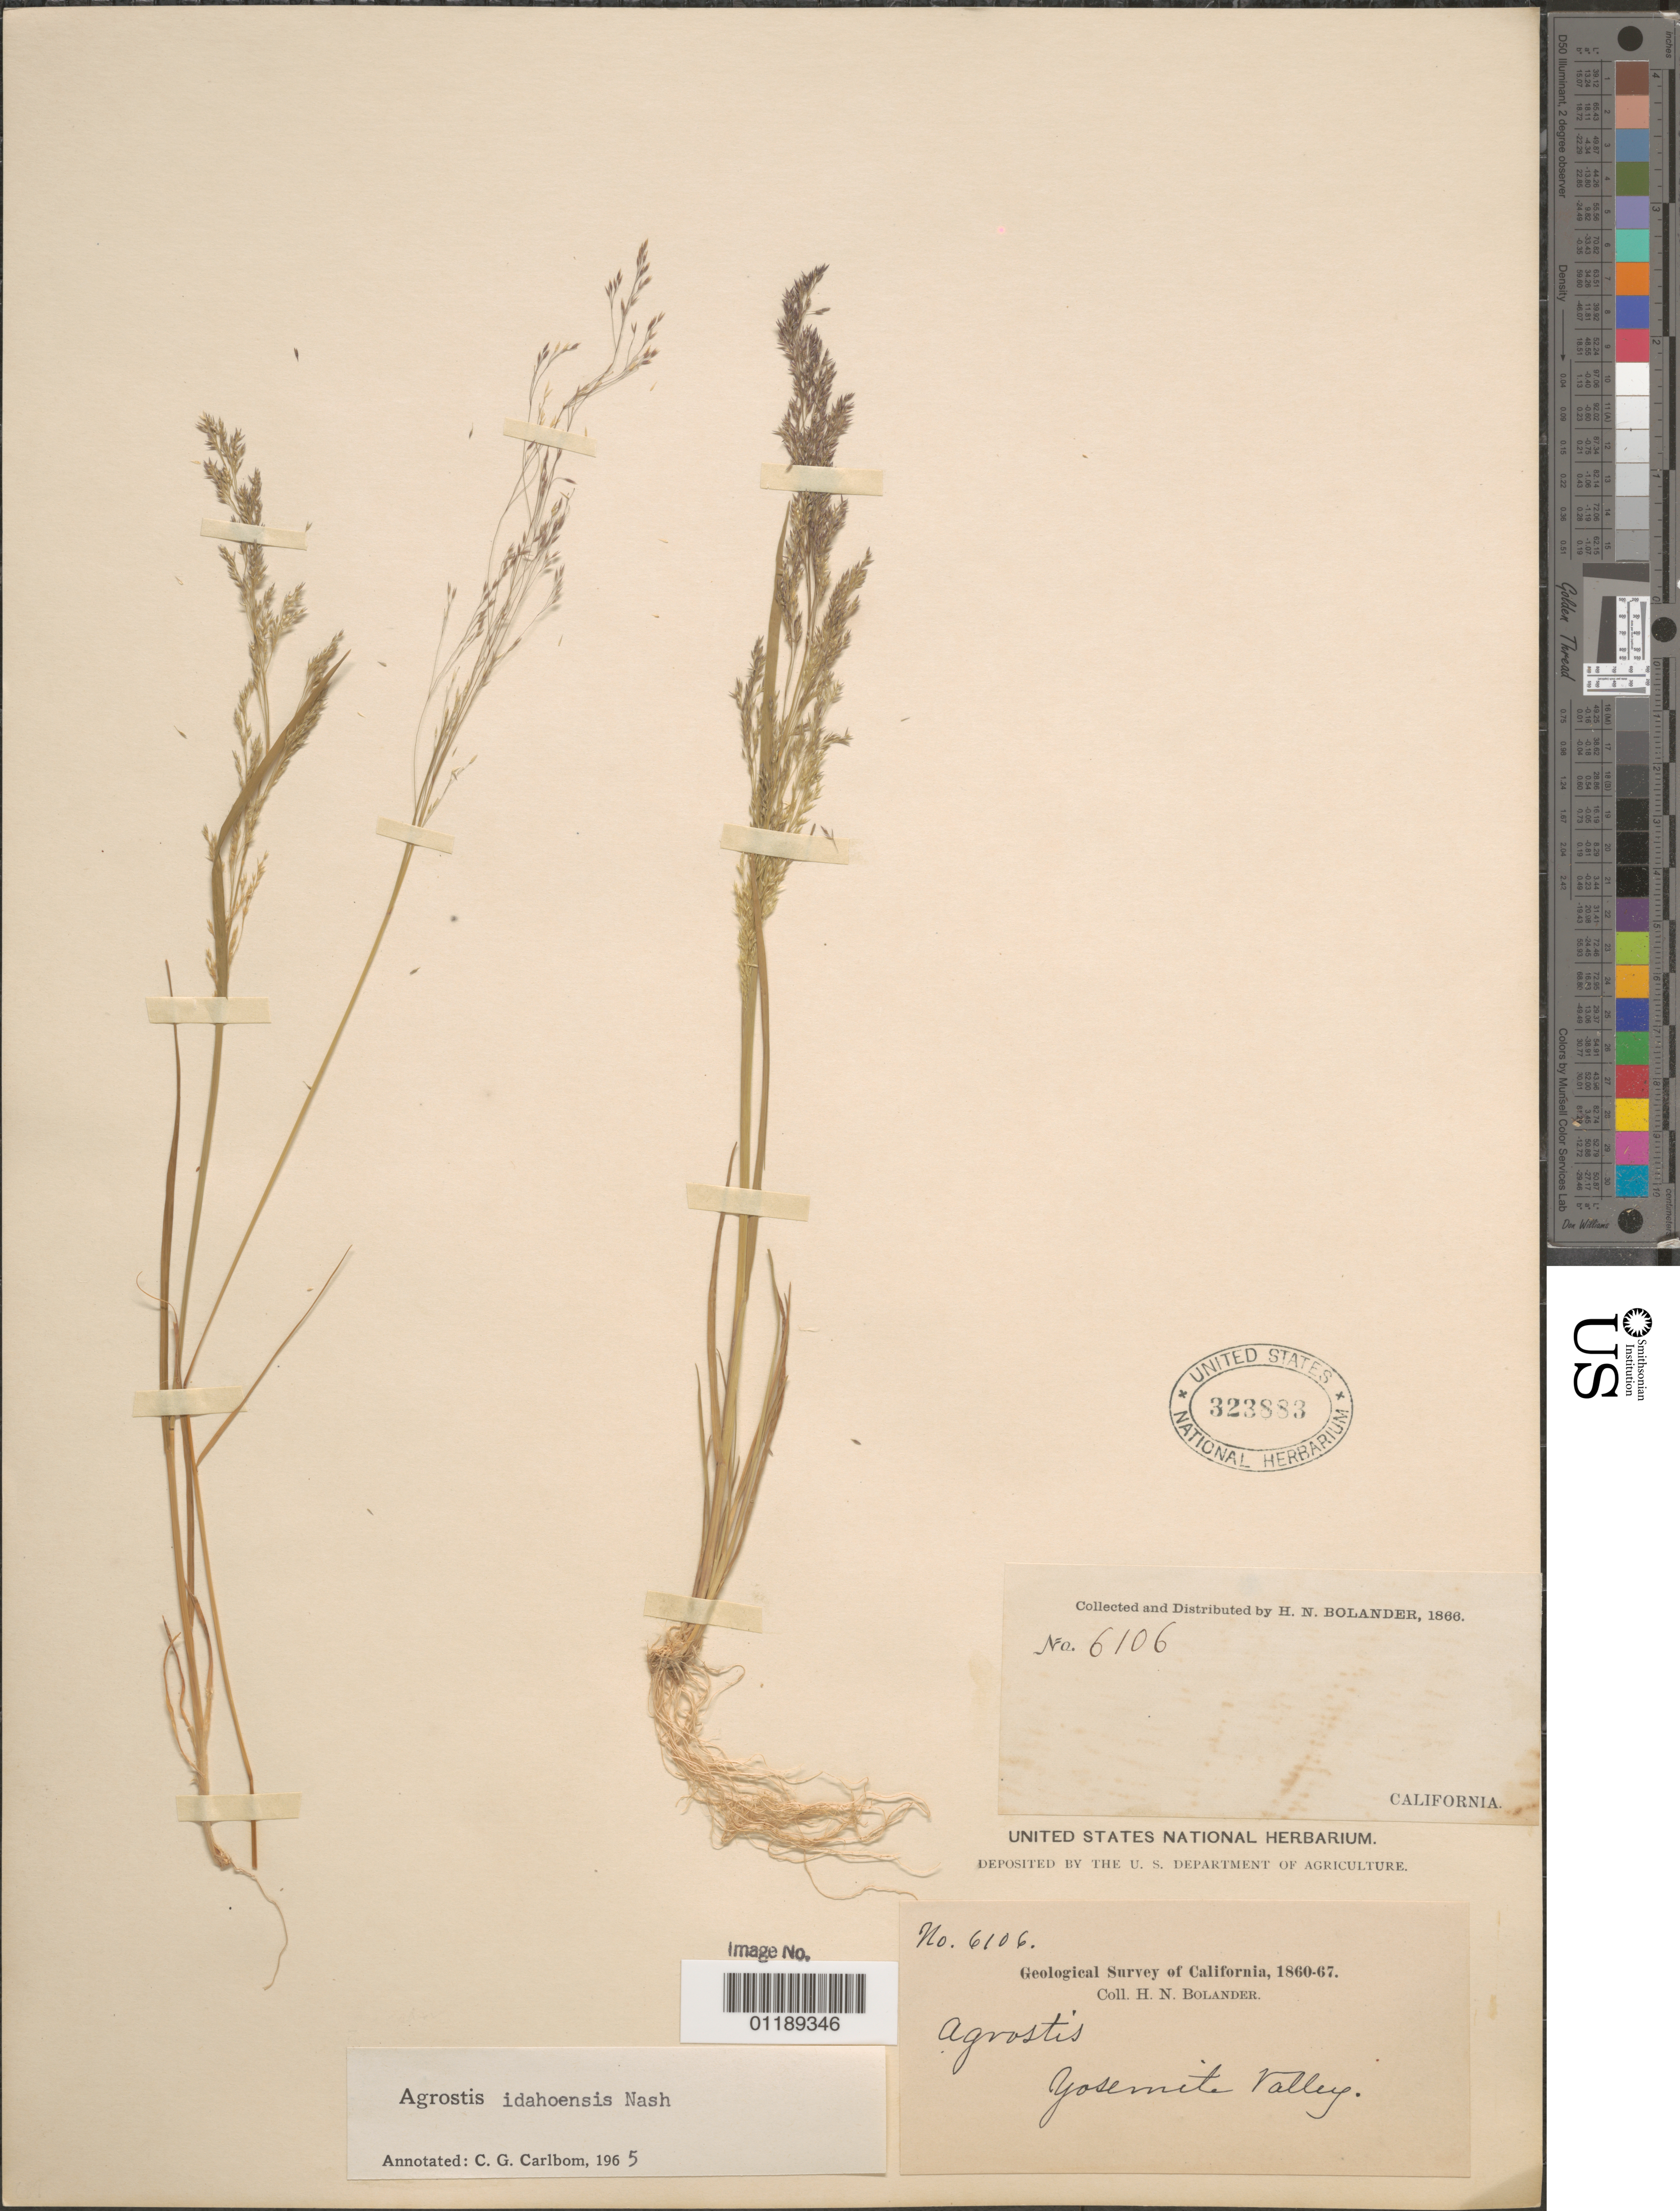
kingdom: Plantae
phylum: Tracheophyta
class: Liliopsida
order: Poales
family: Poaceae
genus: Agrostis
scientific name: Agrostis idahoensis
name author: Nash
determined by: Carlbom, C. G.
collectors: H. Bolander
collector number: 6106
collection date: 1860/1867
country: United States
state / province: California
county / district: Mariposa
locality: Yosemite Valley.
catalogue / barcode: US 323883